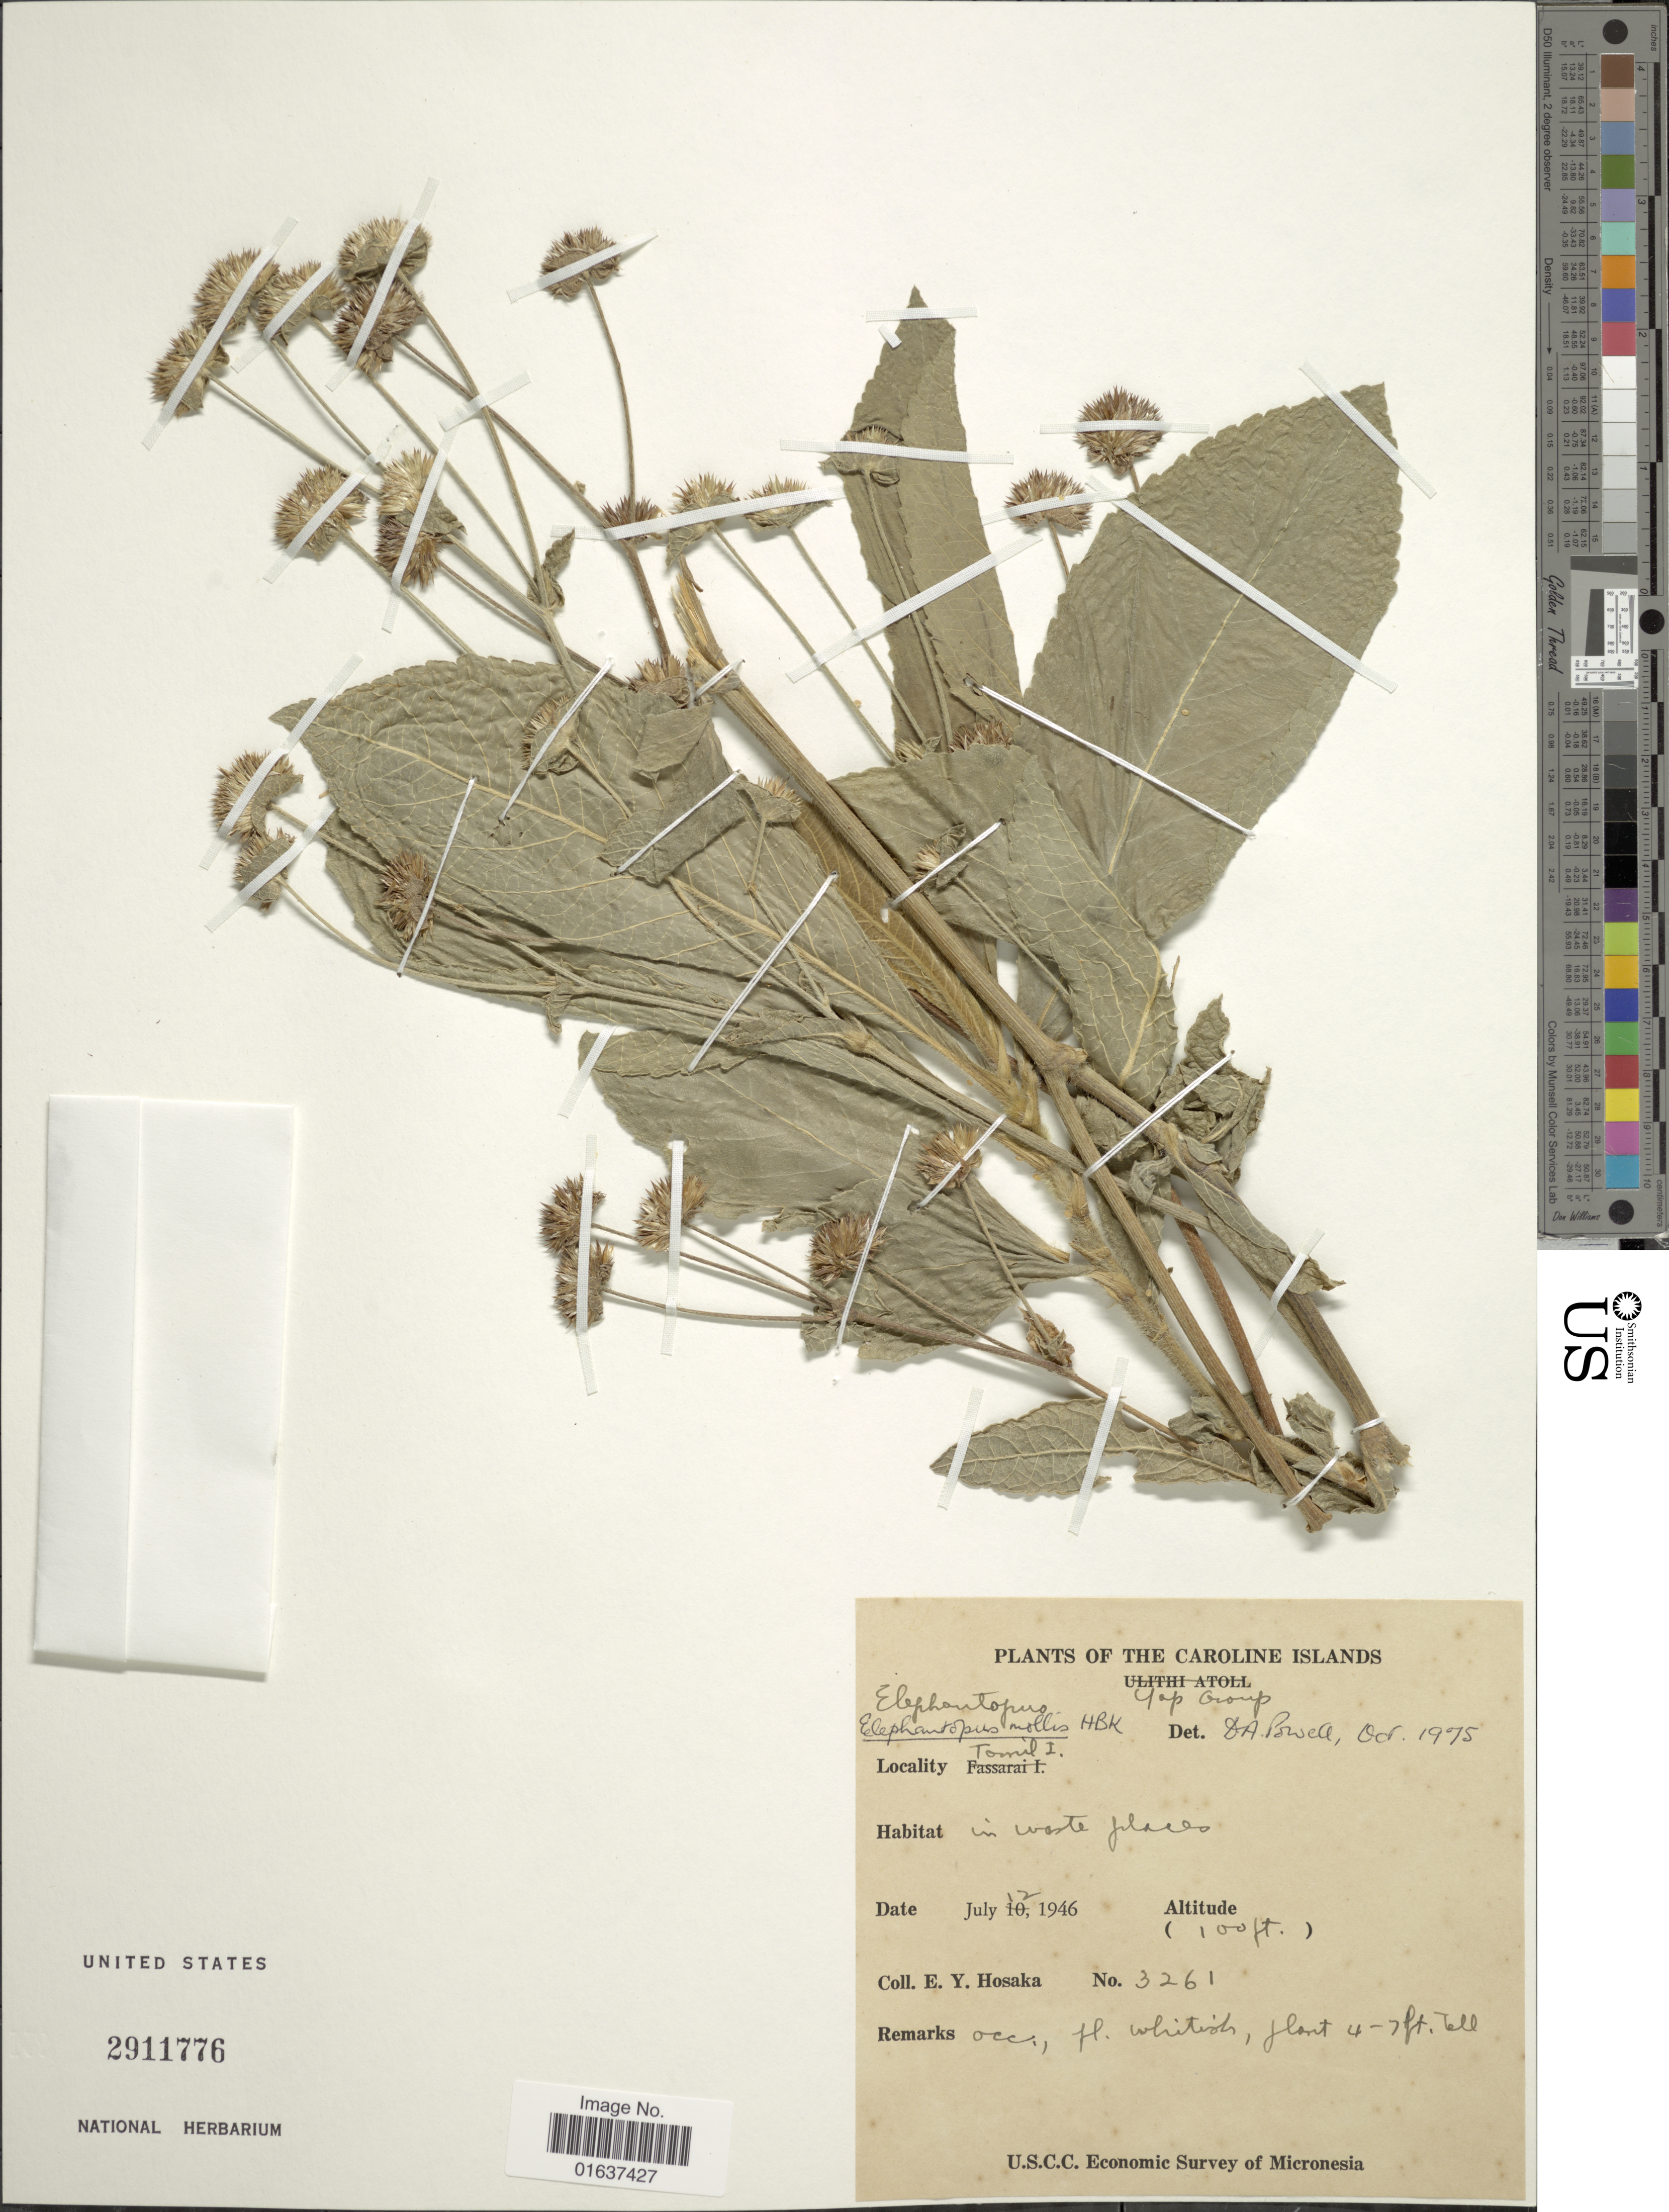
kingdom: Plantae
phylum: Tracheophyta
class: Magnoliopsida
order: Asterales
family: Asteraceae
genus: Elephantopus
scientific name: Elephantopus mollis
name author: Kunth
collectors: E. Y. Hosaka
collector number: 3261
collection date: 1946-07-12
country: Micronesia, Federated States of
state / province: Yap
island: Gagil Tamil [Gagil-Tomil]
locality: Caroline Islands, Yap Group, Tomil I., in waste places [interpreted]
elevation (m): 30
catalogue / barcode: US 2911776